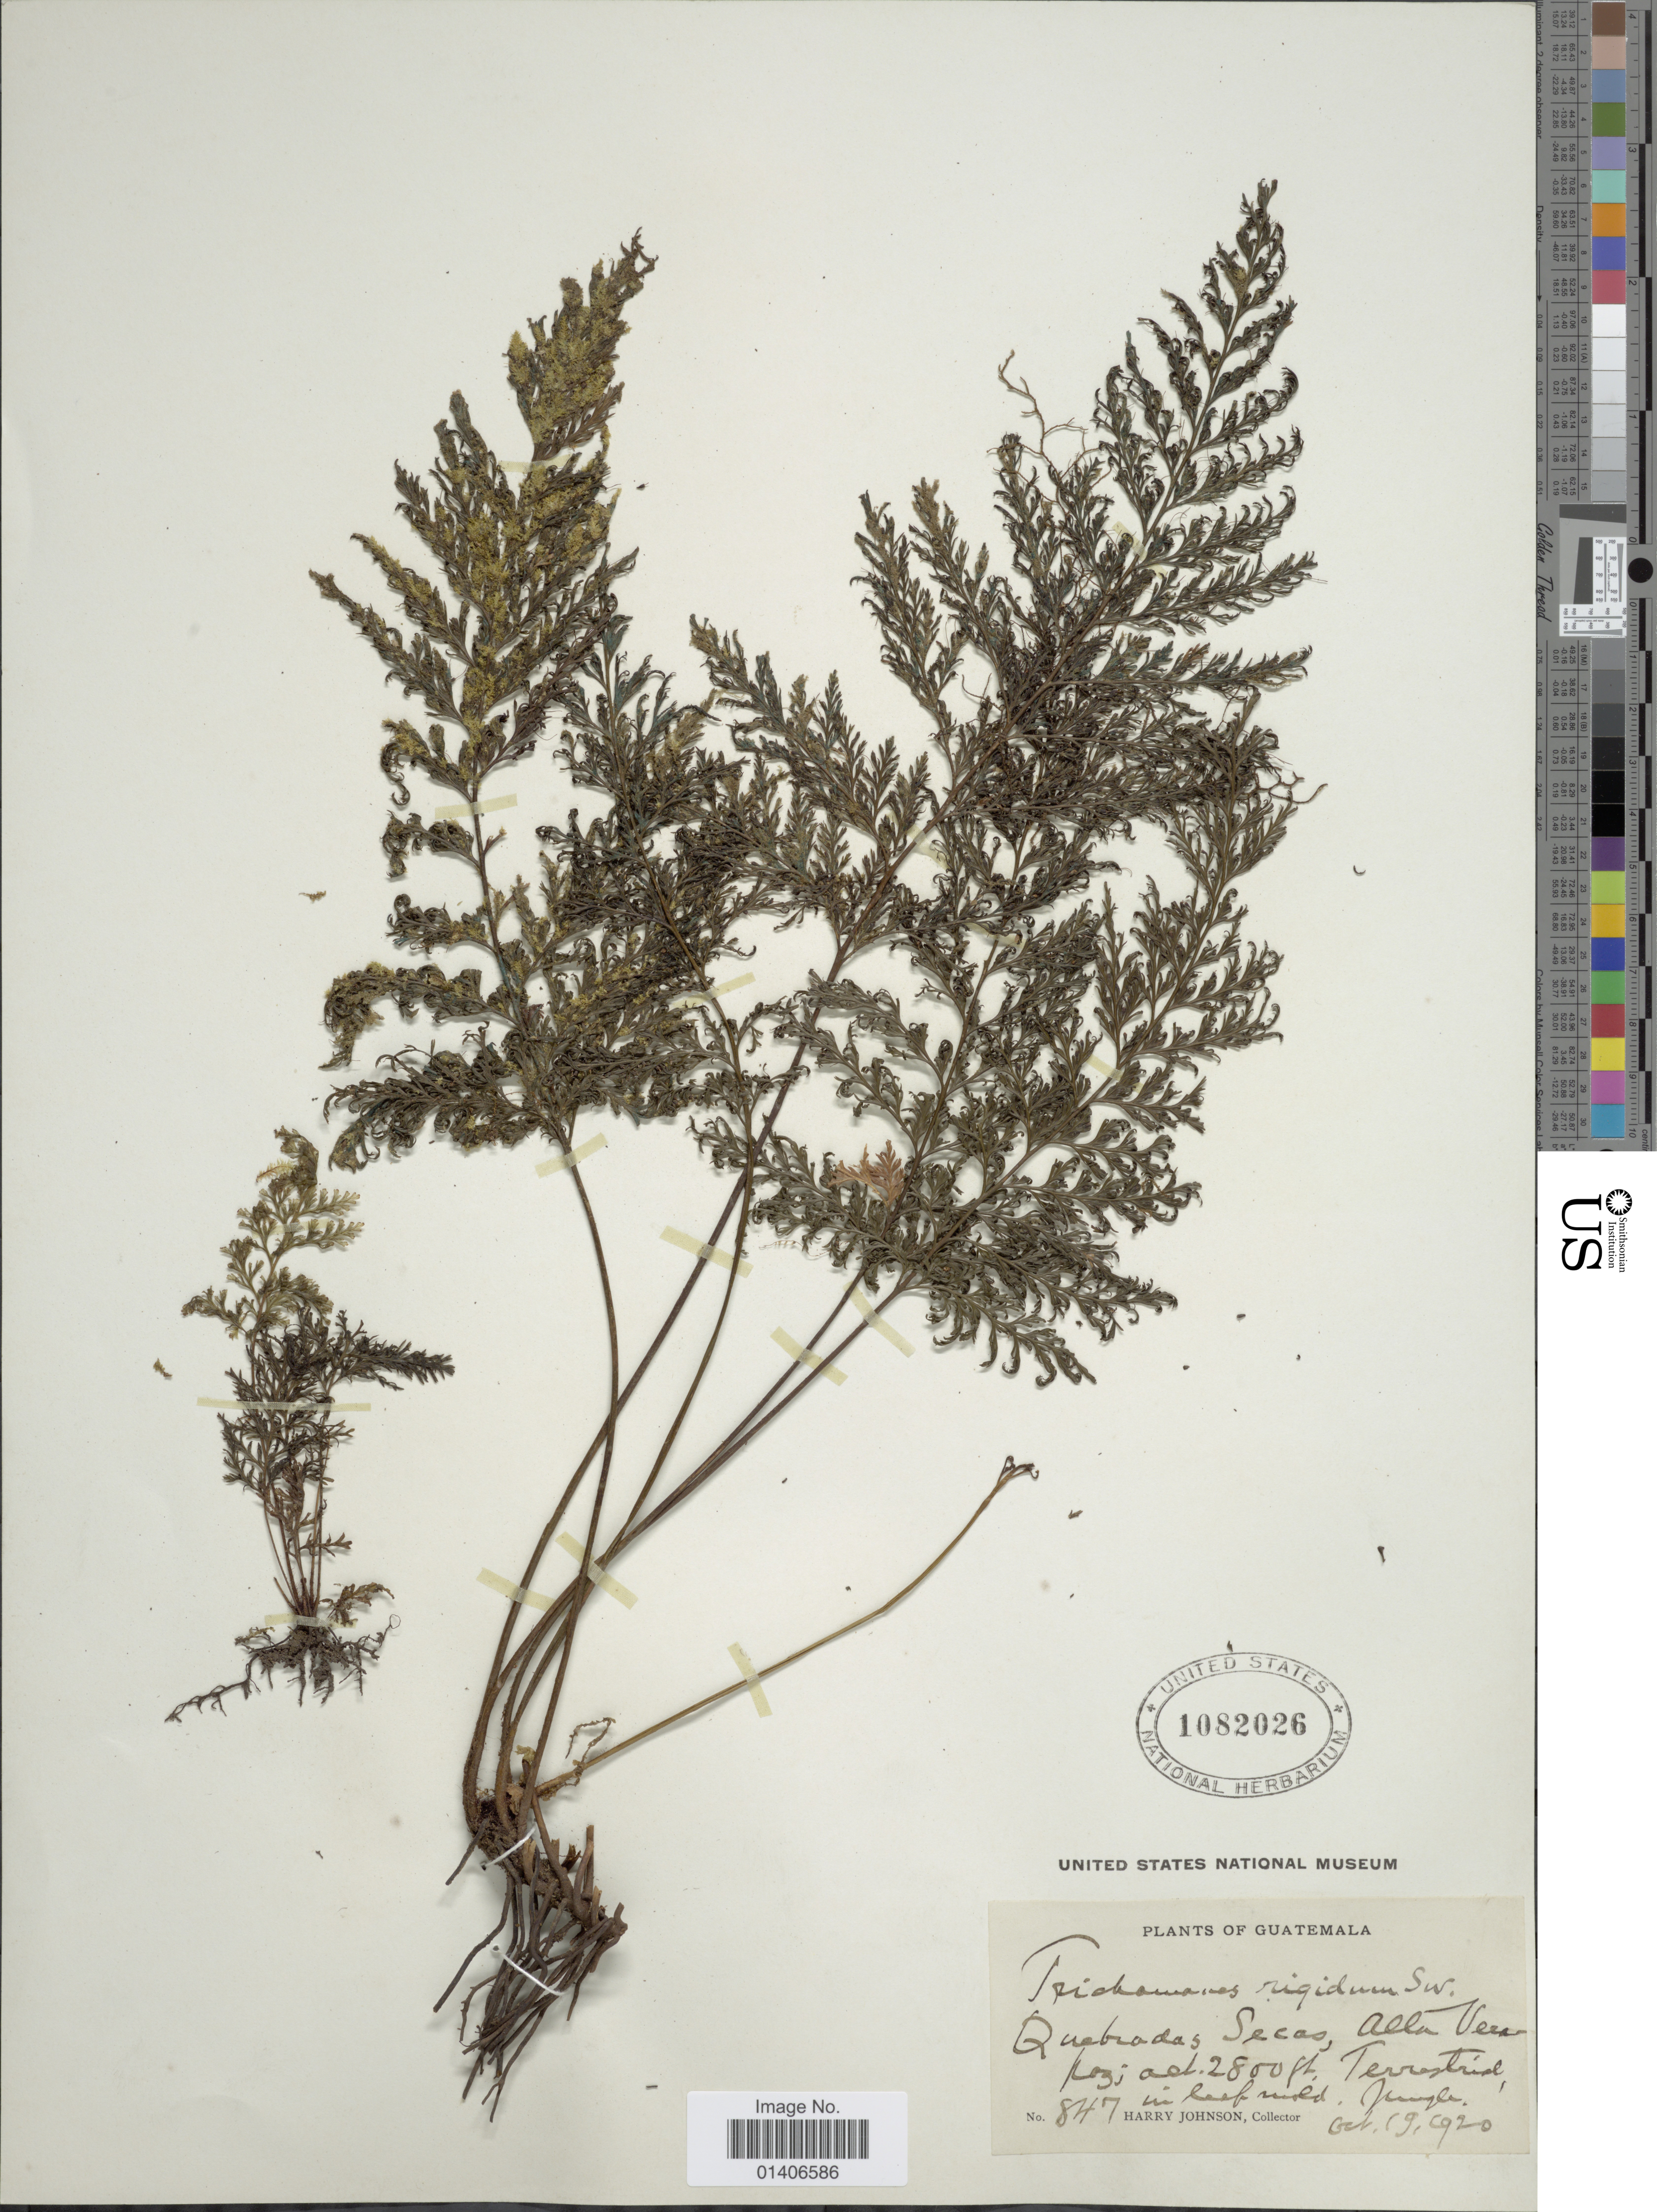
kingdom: Plantae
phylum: Tracheophyta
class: Polypodiopsida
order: Hymenophyllales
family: Hymenophyllaceae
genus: Abrodictyum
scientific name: Abrodictyum rigidum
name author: (Sw.) Ebihara & Dubuisson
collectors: H. Johnson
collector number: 847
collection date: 1920-10-19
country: Guatemala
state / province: Alta Verapaz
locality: Quebradas secas, Terrestrial, in leaf mold, jungle.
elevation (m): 853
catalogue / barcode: US 1082026